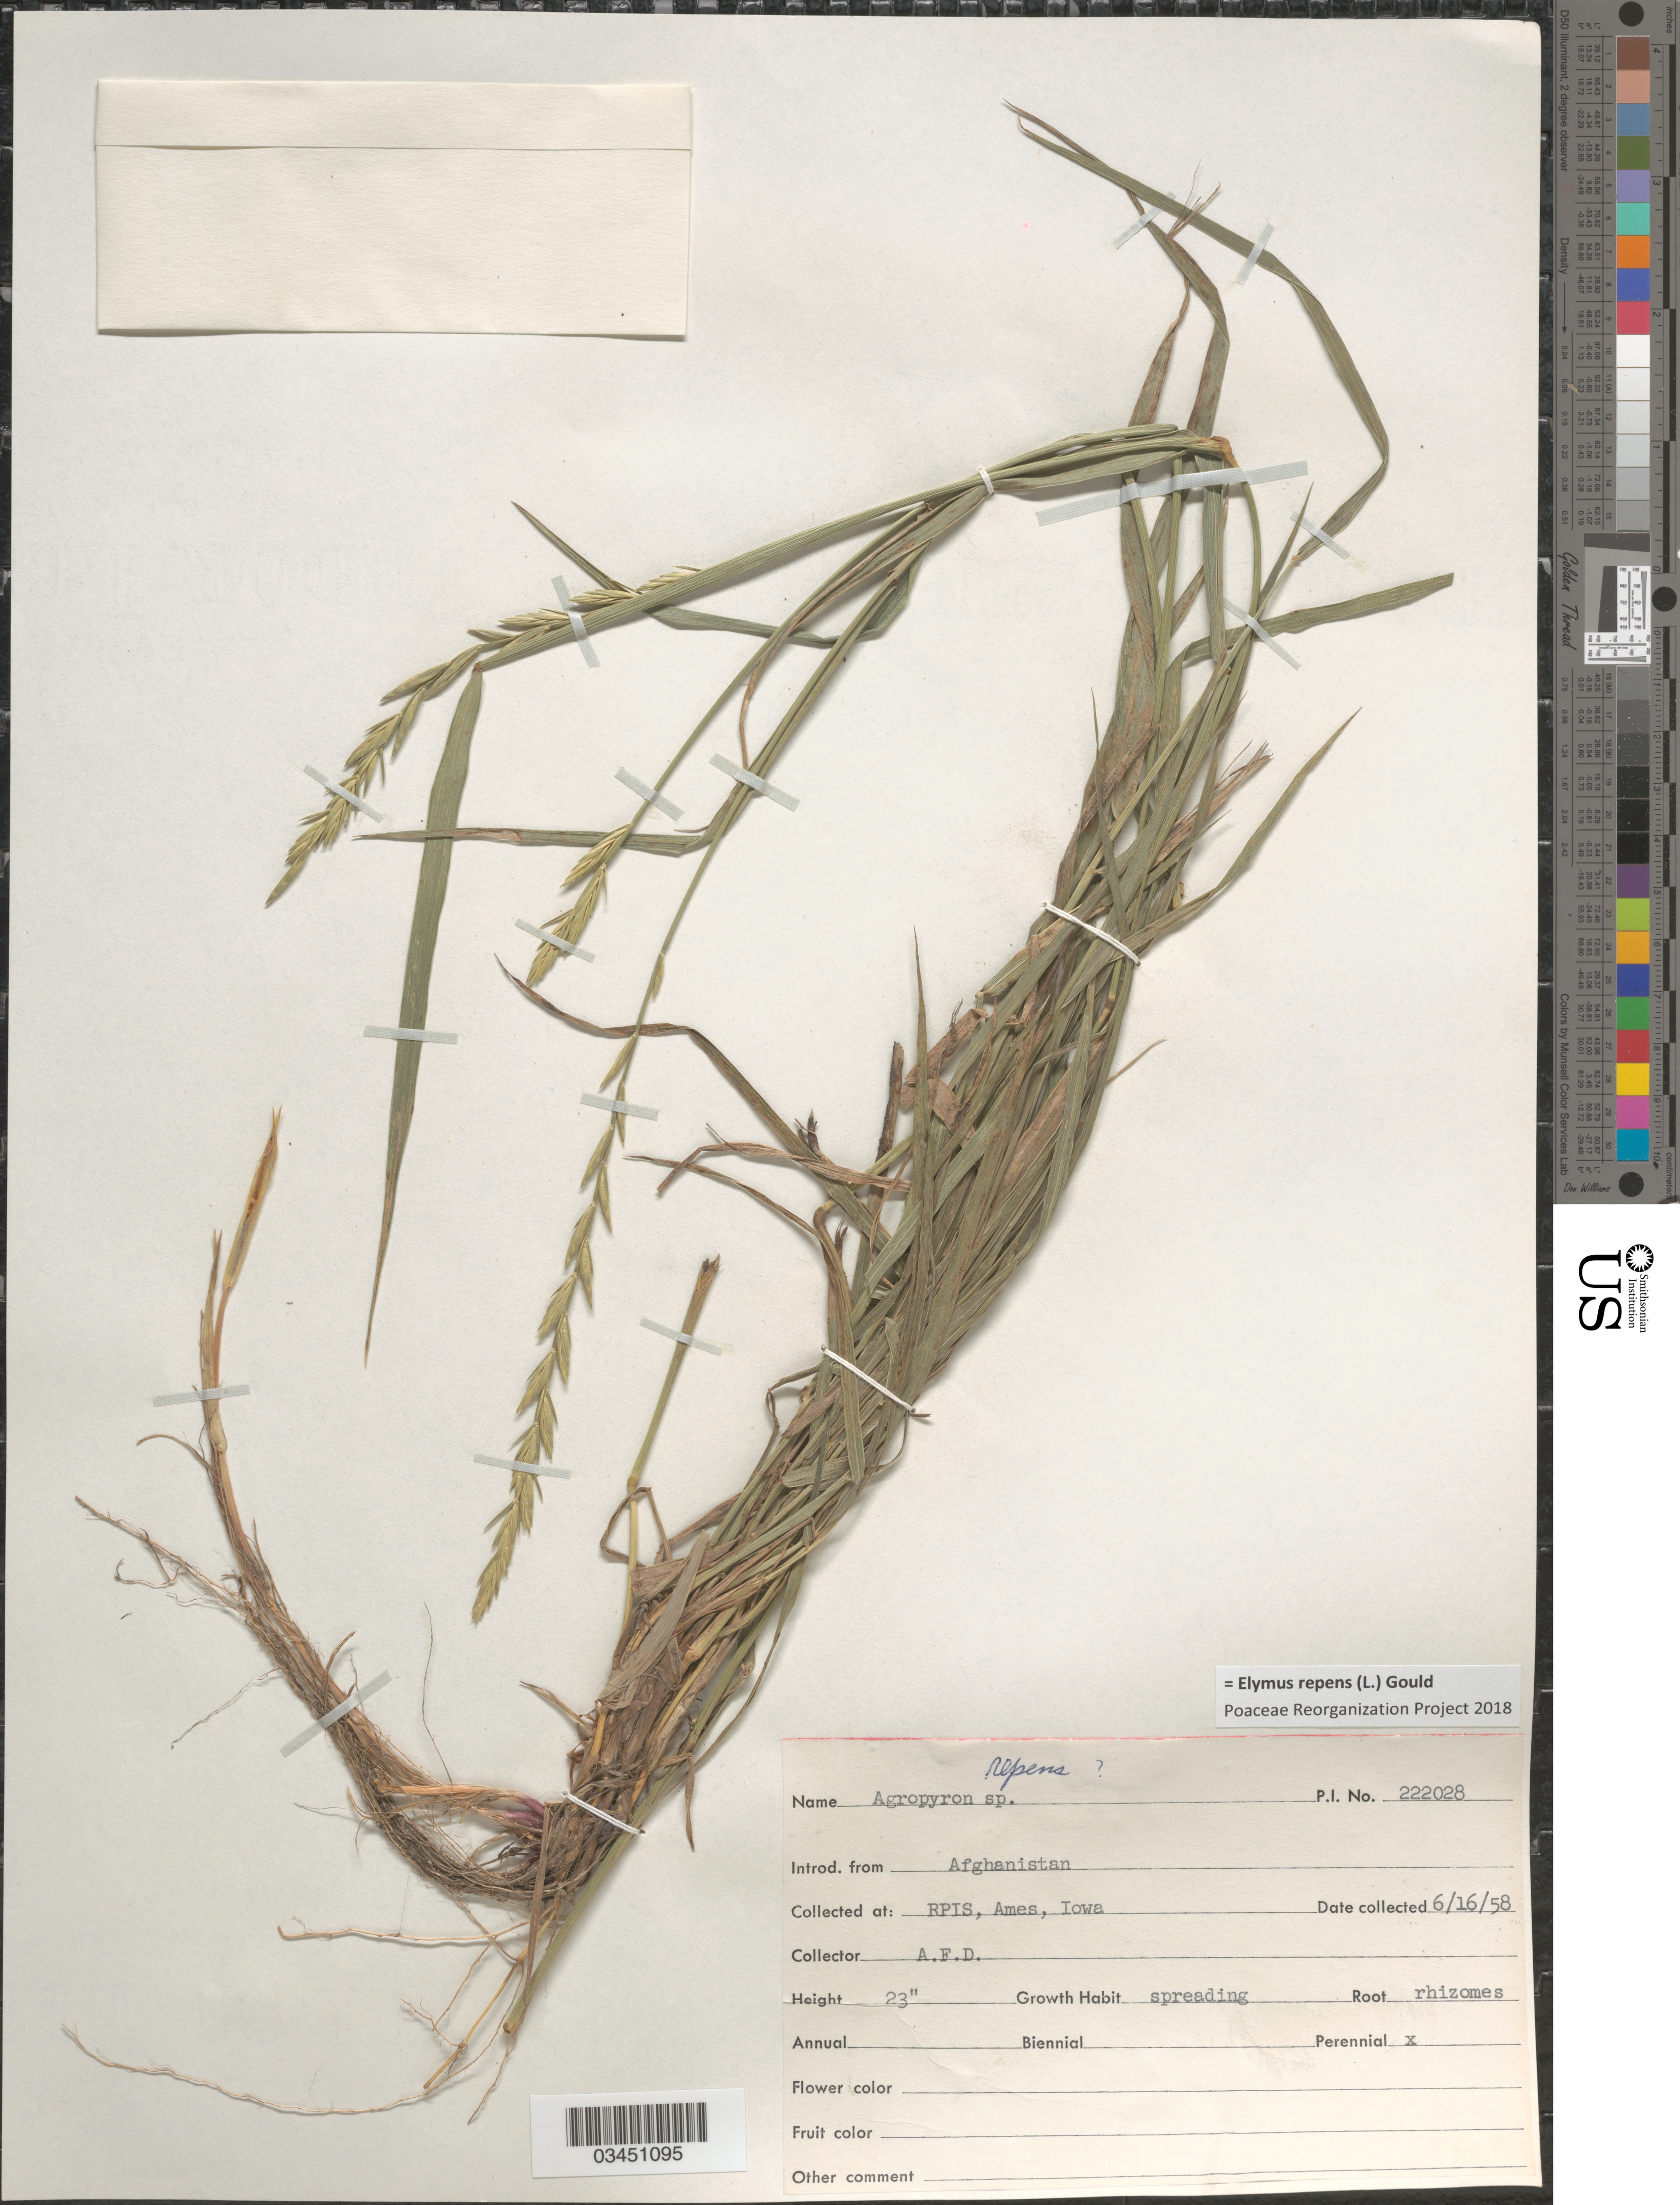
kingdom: Plantae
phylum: Tracheophyta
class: Liliopsida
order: Poales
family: Poaceae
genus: Elymus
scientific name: Elymus repens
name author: (L.) Gould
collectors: A. D.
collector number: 222028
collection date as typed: Transcribed d/m/y: 16/6/58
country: United States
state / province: Iowa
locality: RPIS, Ames.